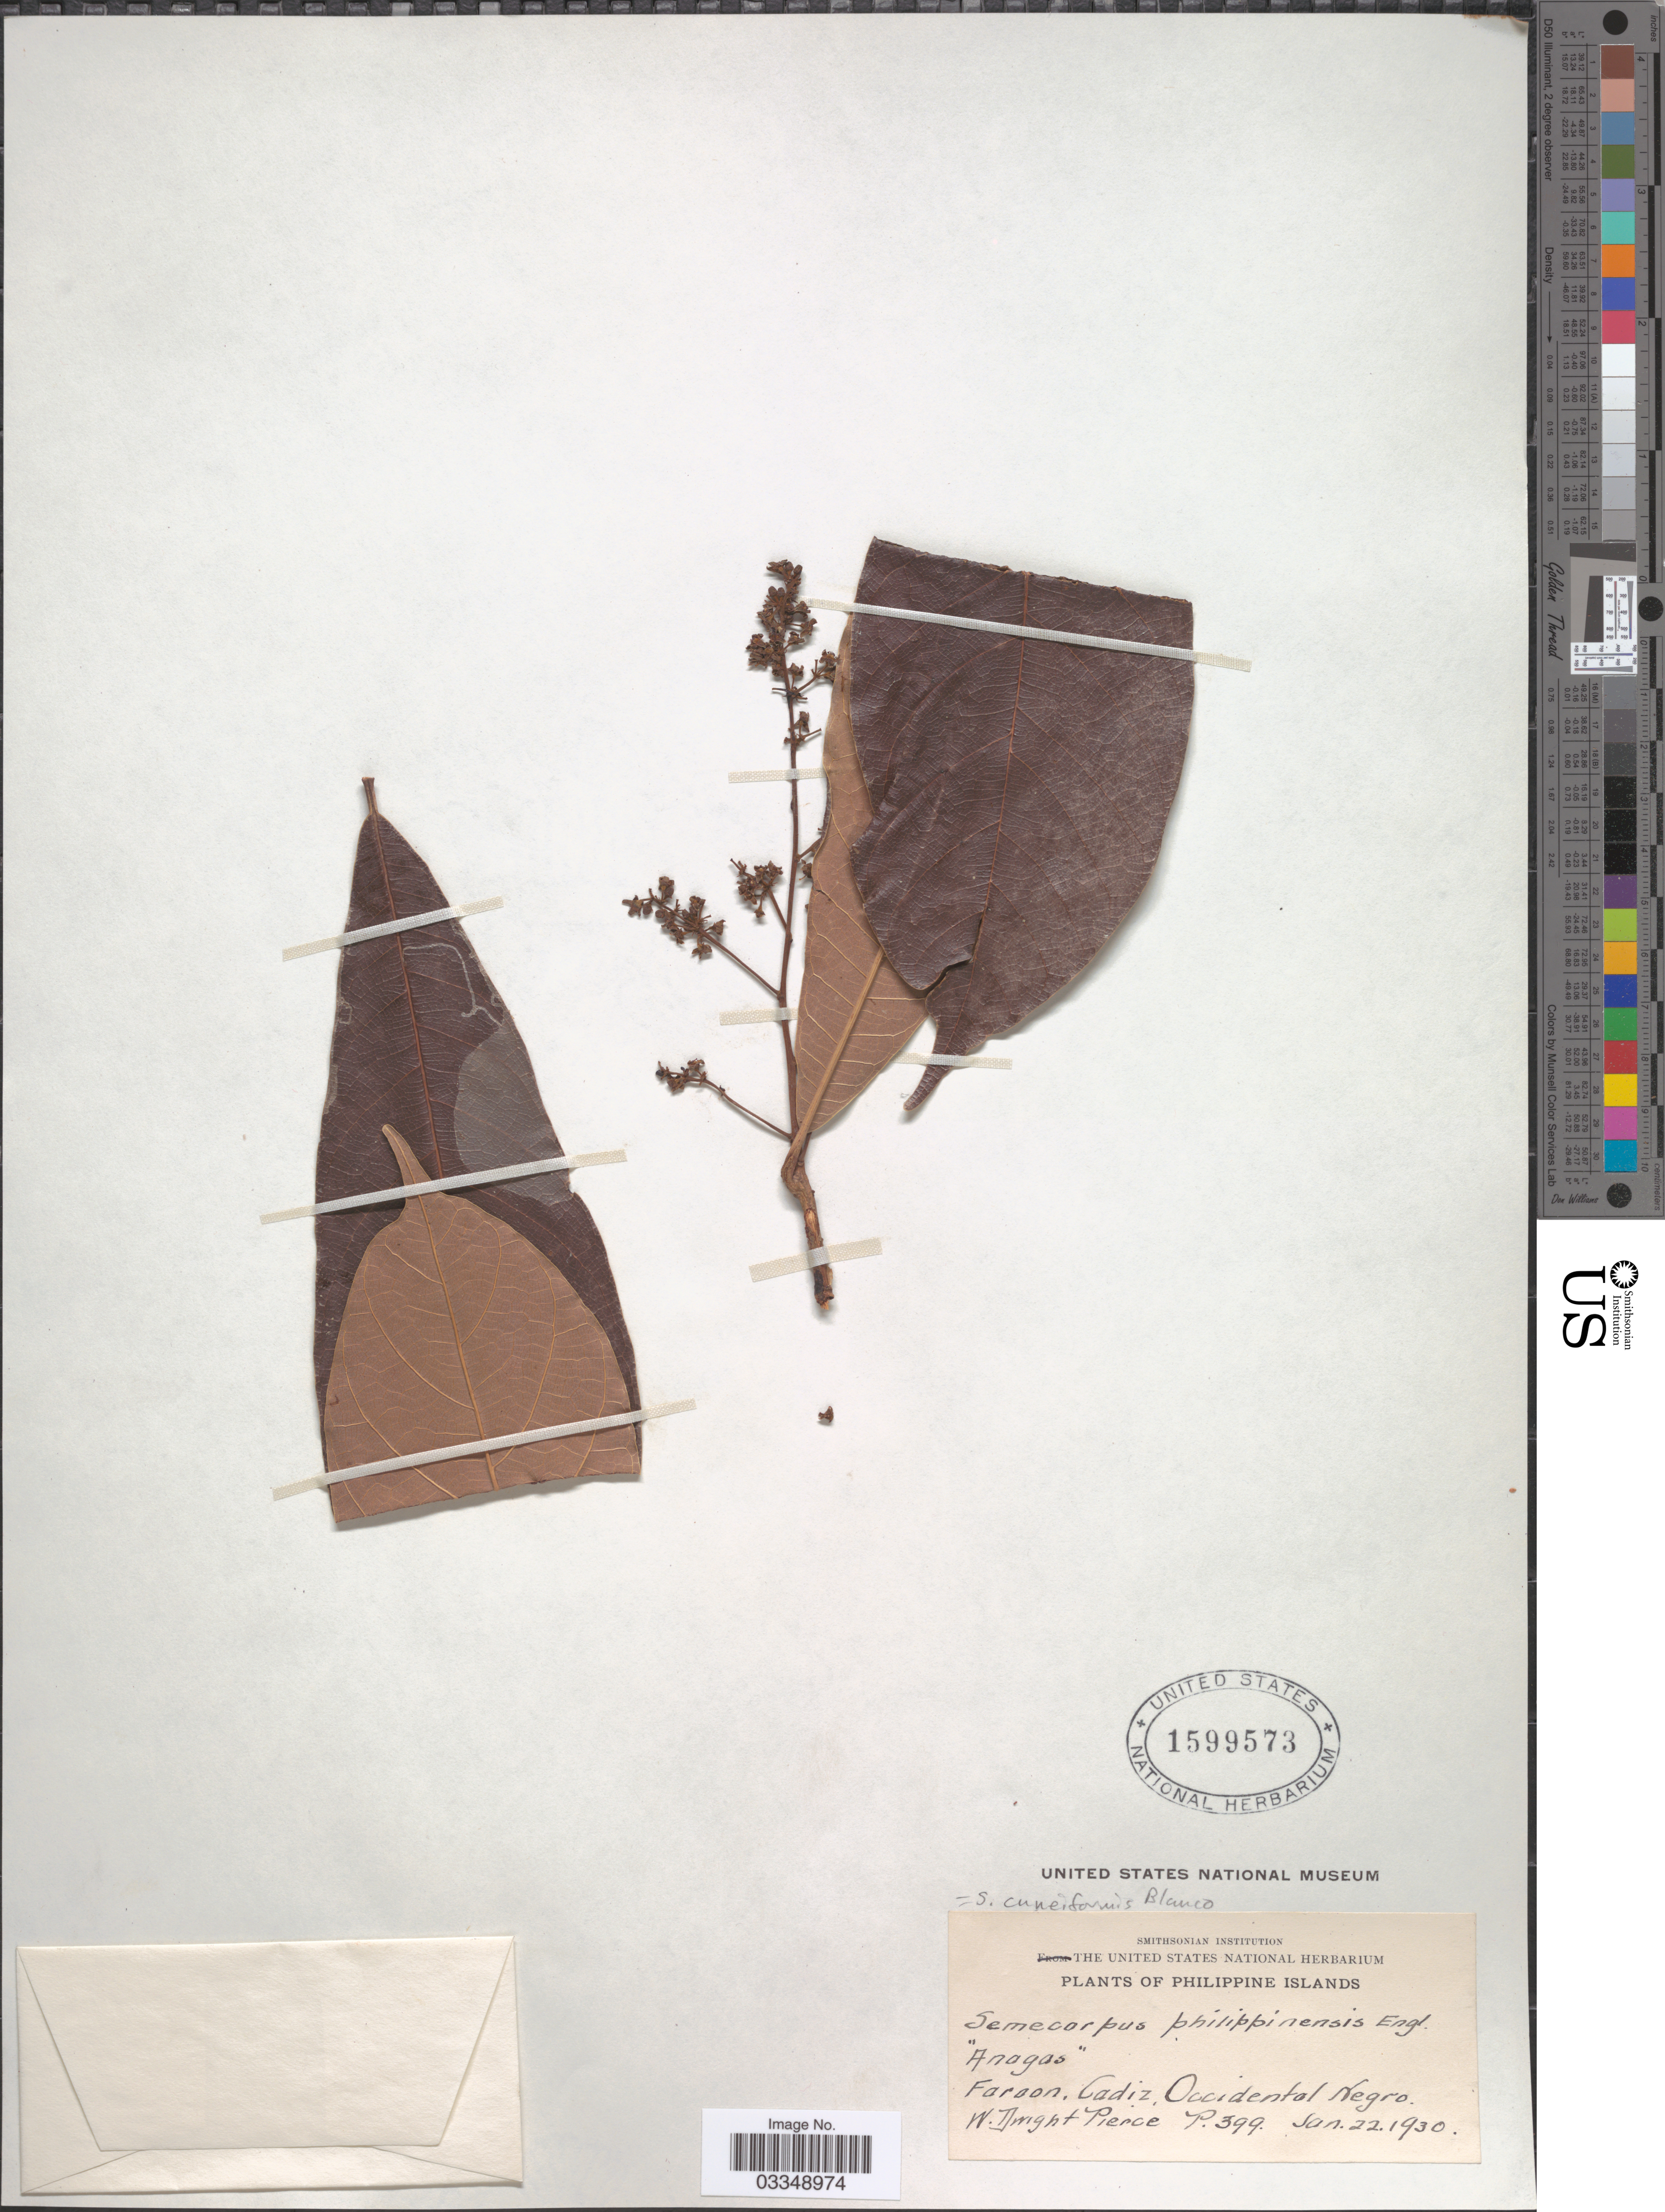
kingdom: Plantae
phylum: Tracheophyta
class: Magnoliopsida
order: Sapindales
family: Anacardiaceae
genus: Semecarpus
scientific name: Semecarpus cuneiformis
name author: Blanco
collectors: W. Pierce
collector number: P.399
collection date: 1930-01-22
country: Philippines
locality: The Philippine Islands. Faraon. Cadiz. Occidental Negro.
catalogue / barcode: US 1599573